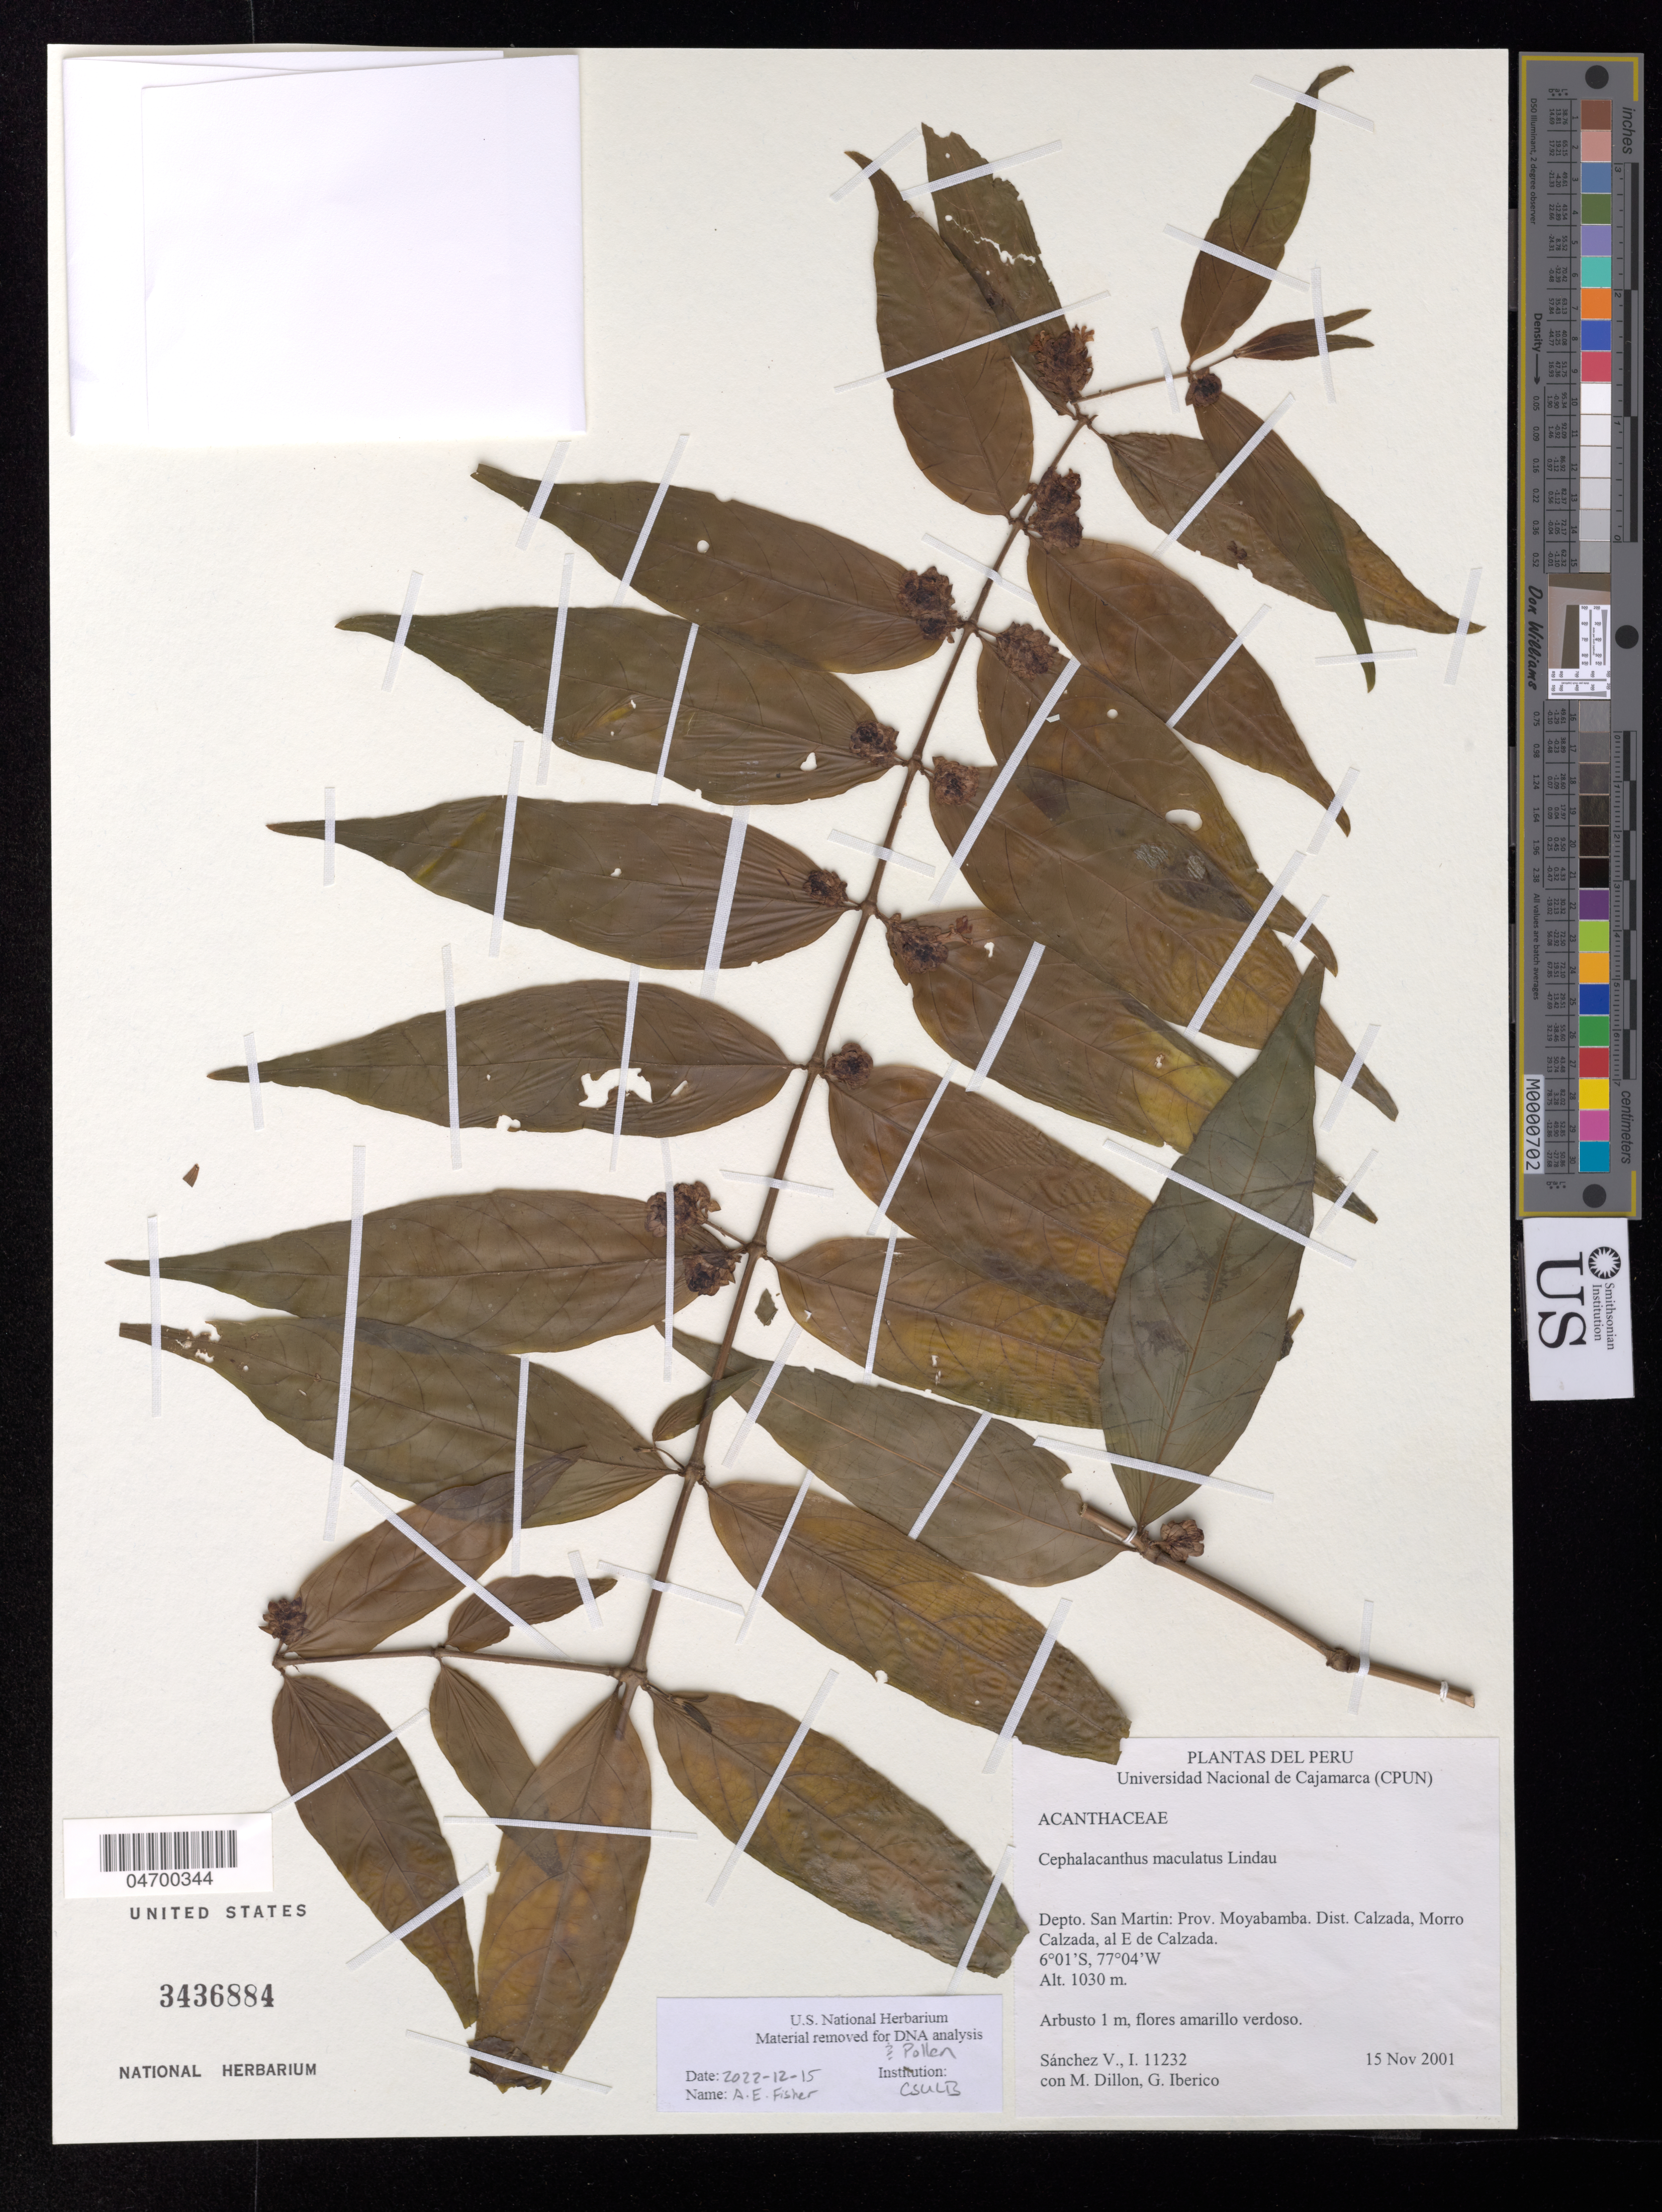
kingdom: Plantae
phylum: Tracheophyta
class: Magnoliopsida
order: Lamiales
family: Acanthaceae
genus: Cephalacanthus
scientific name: Cephalacanthus maculatus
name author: Lindau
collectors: I. Sánchez V., M. O. Dillon & G. Iberico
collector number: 11232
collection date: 2001-11-15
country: Peru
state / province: San Martin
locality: Depto. San Martin: Prov. Moyabamba. Dist. Calzada, Morro Calzada, al E de Calzada.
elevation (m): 1030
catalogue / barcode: US 3436884